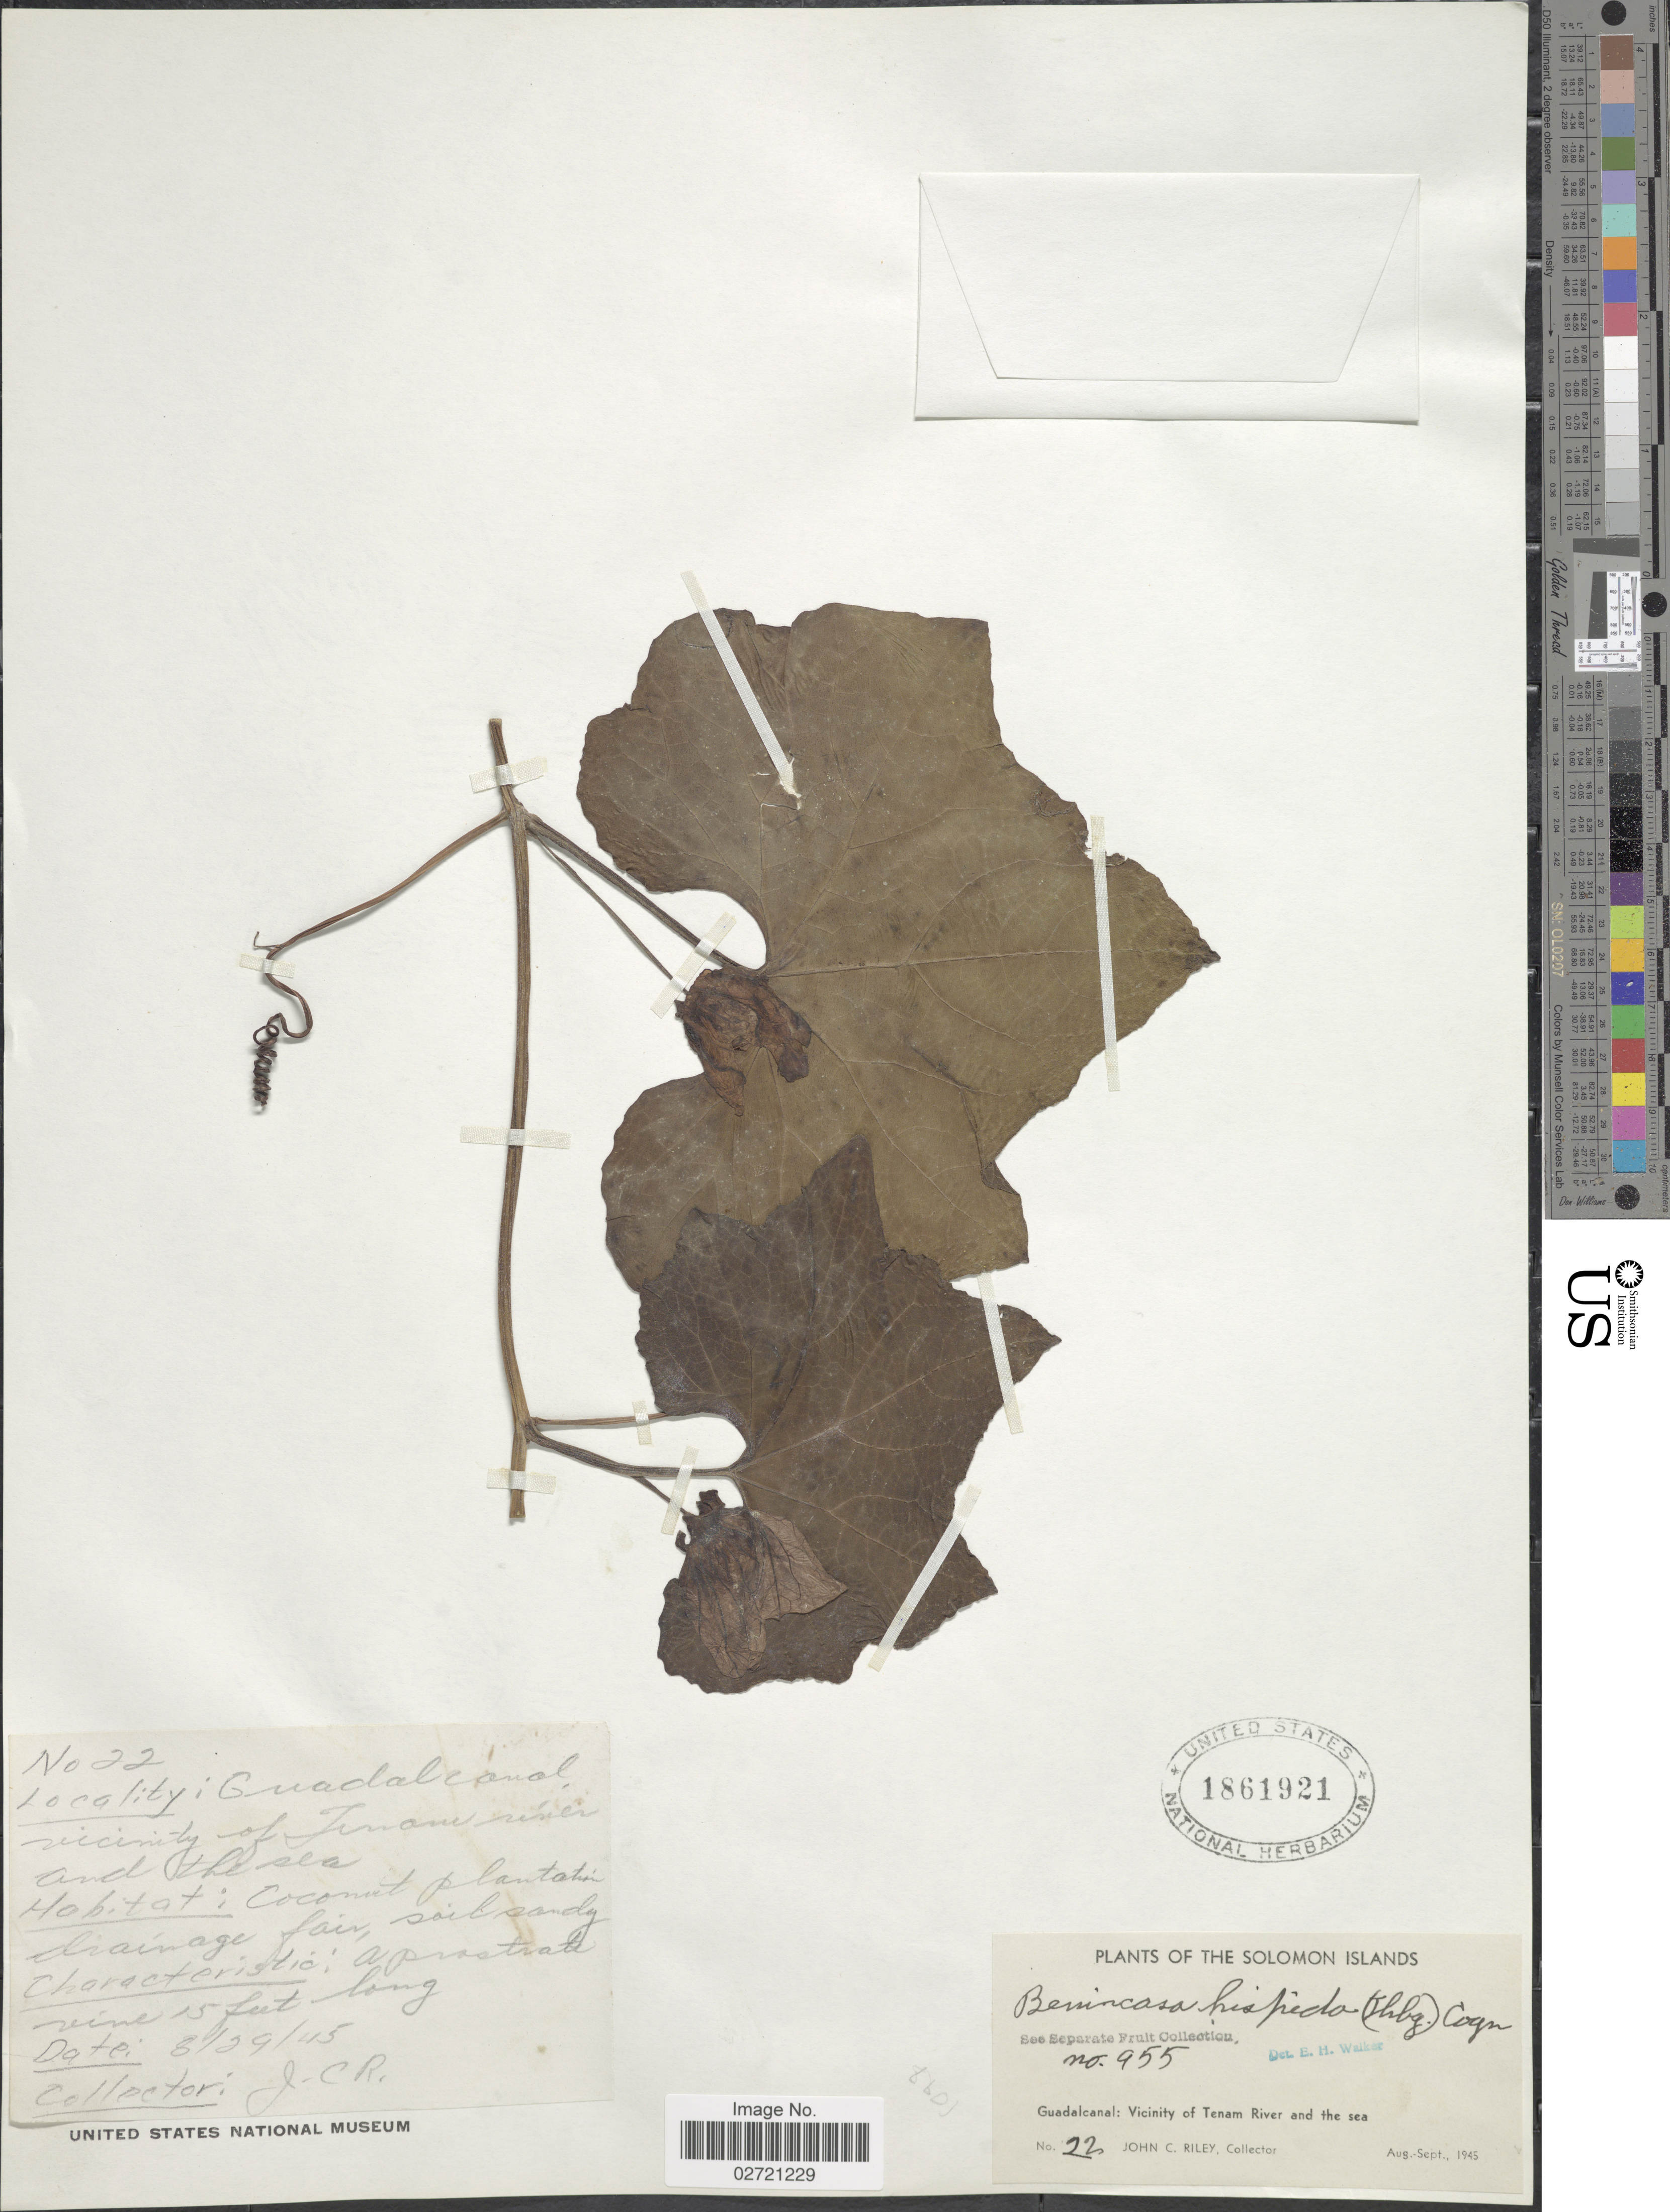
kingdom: Plantae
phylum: Tracheophyta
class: Magnoliopsida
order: Cucurbitales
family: Cucurbitaceae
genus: Benincasa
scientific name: Benincasa hispida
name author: (Thunb.) Cogn.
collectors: J. Riley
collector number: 22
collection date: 1945-08-29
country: Solomon Islands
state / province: Solomon Islands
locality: Guadalcanal: Vicinity of Tenam River and the sea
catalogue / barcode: US 1861921